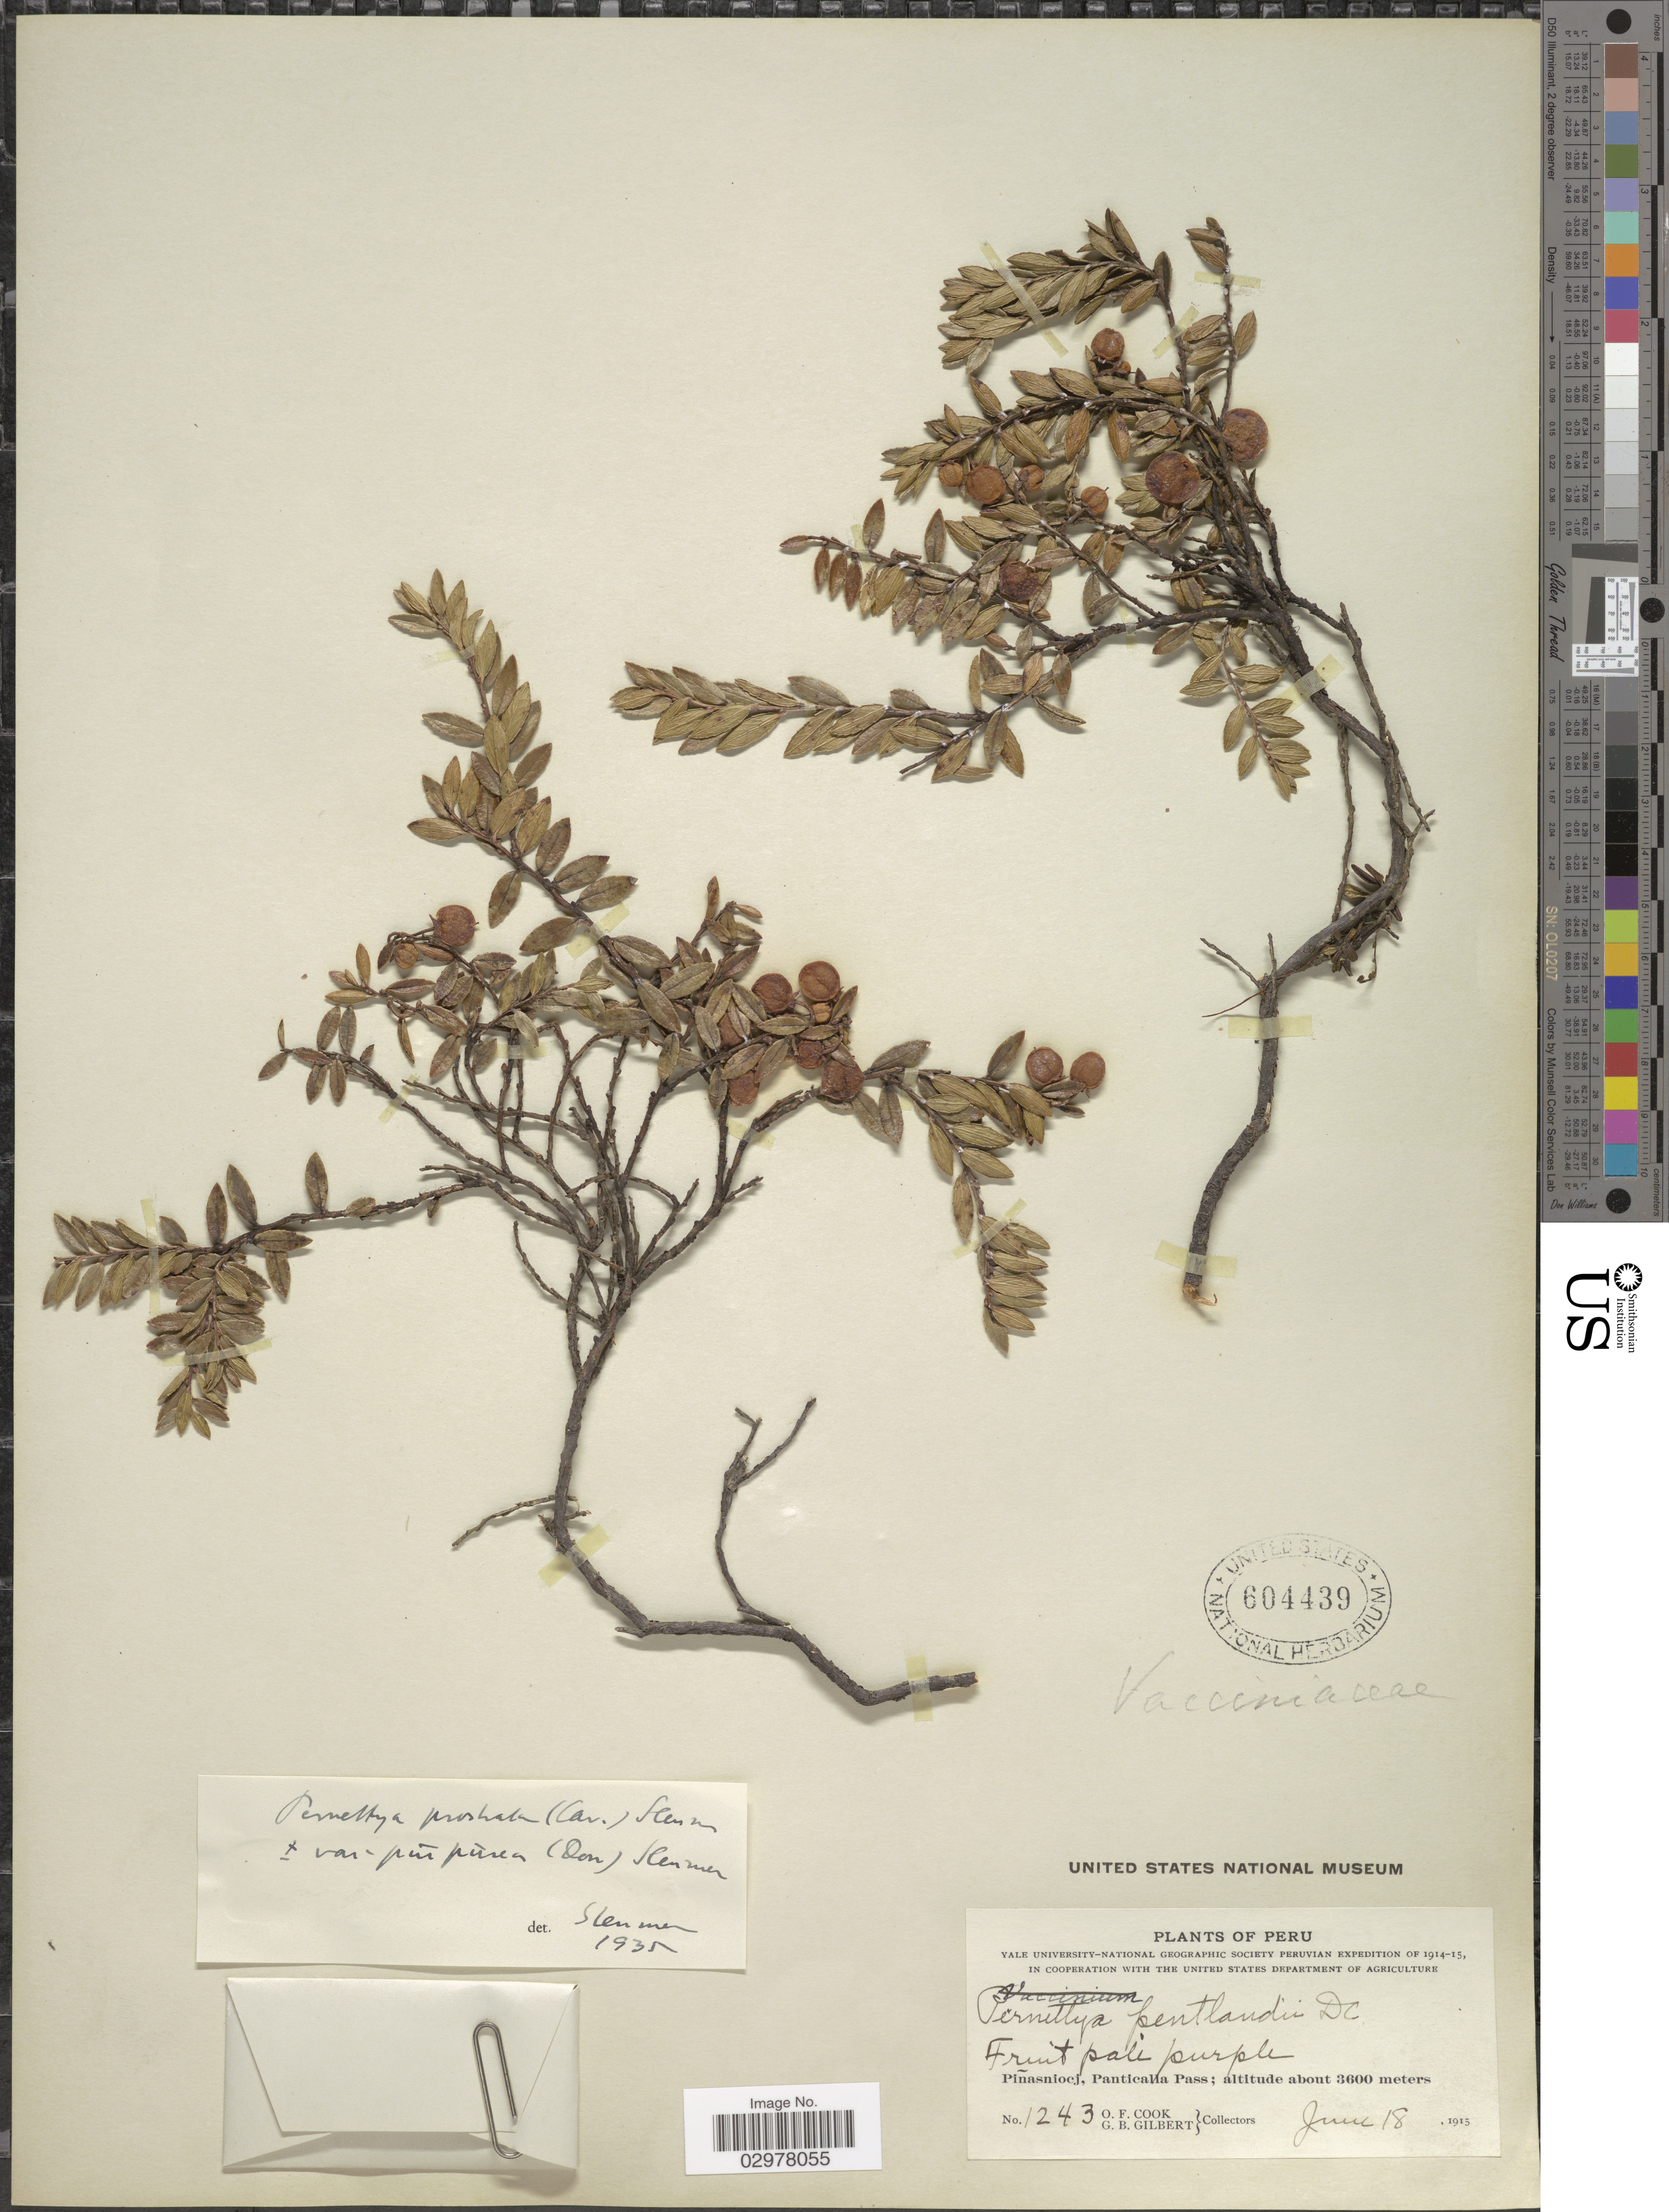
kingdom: Plantae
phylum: Tracheophyta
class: Magnoliopsida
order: Ericales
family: Ericaceae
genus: Pernettya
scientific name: Pernettya prostrata var. purpurea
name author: (D. Don ex G. Don) Sleumer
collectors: O. F. Cook & G. B. Gilbert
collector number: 1243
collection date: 1915-06-18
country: Peru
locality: Piñasniocj, Panticalla Pass.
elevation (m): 3600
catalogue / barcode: US 604439